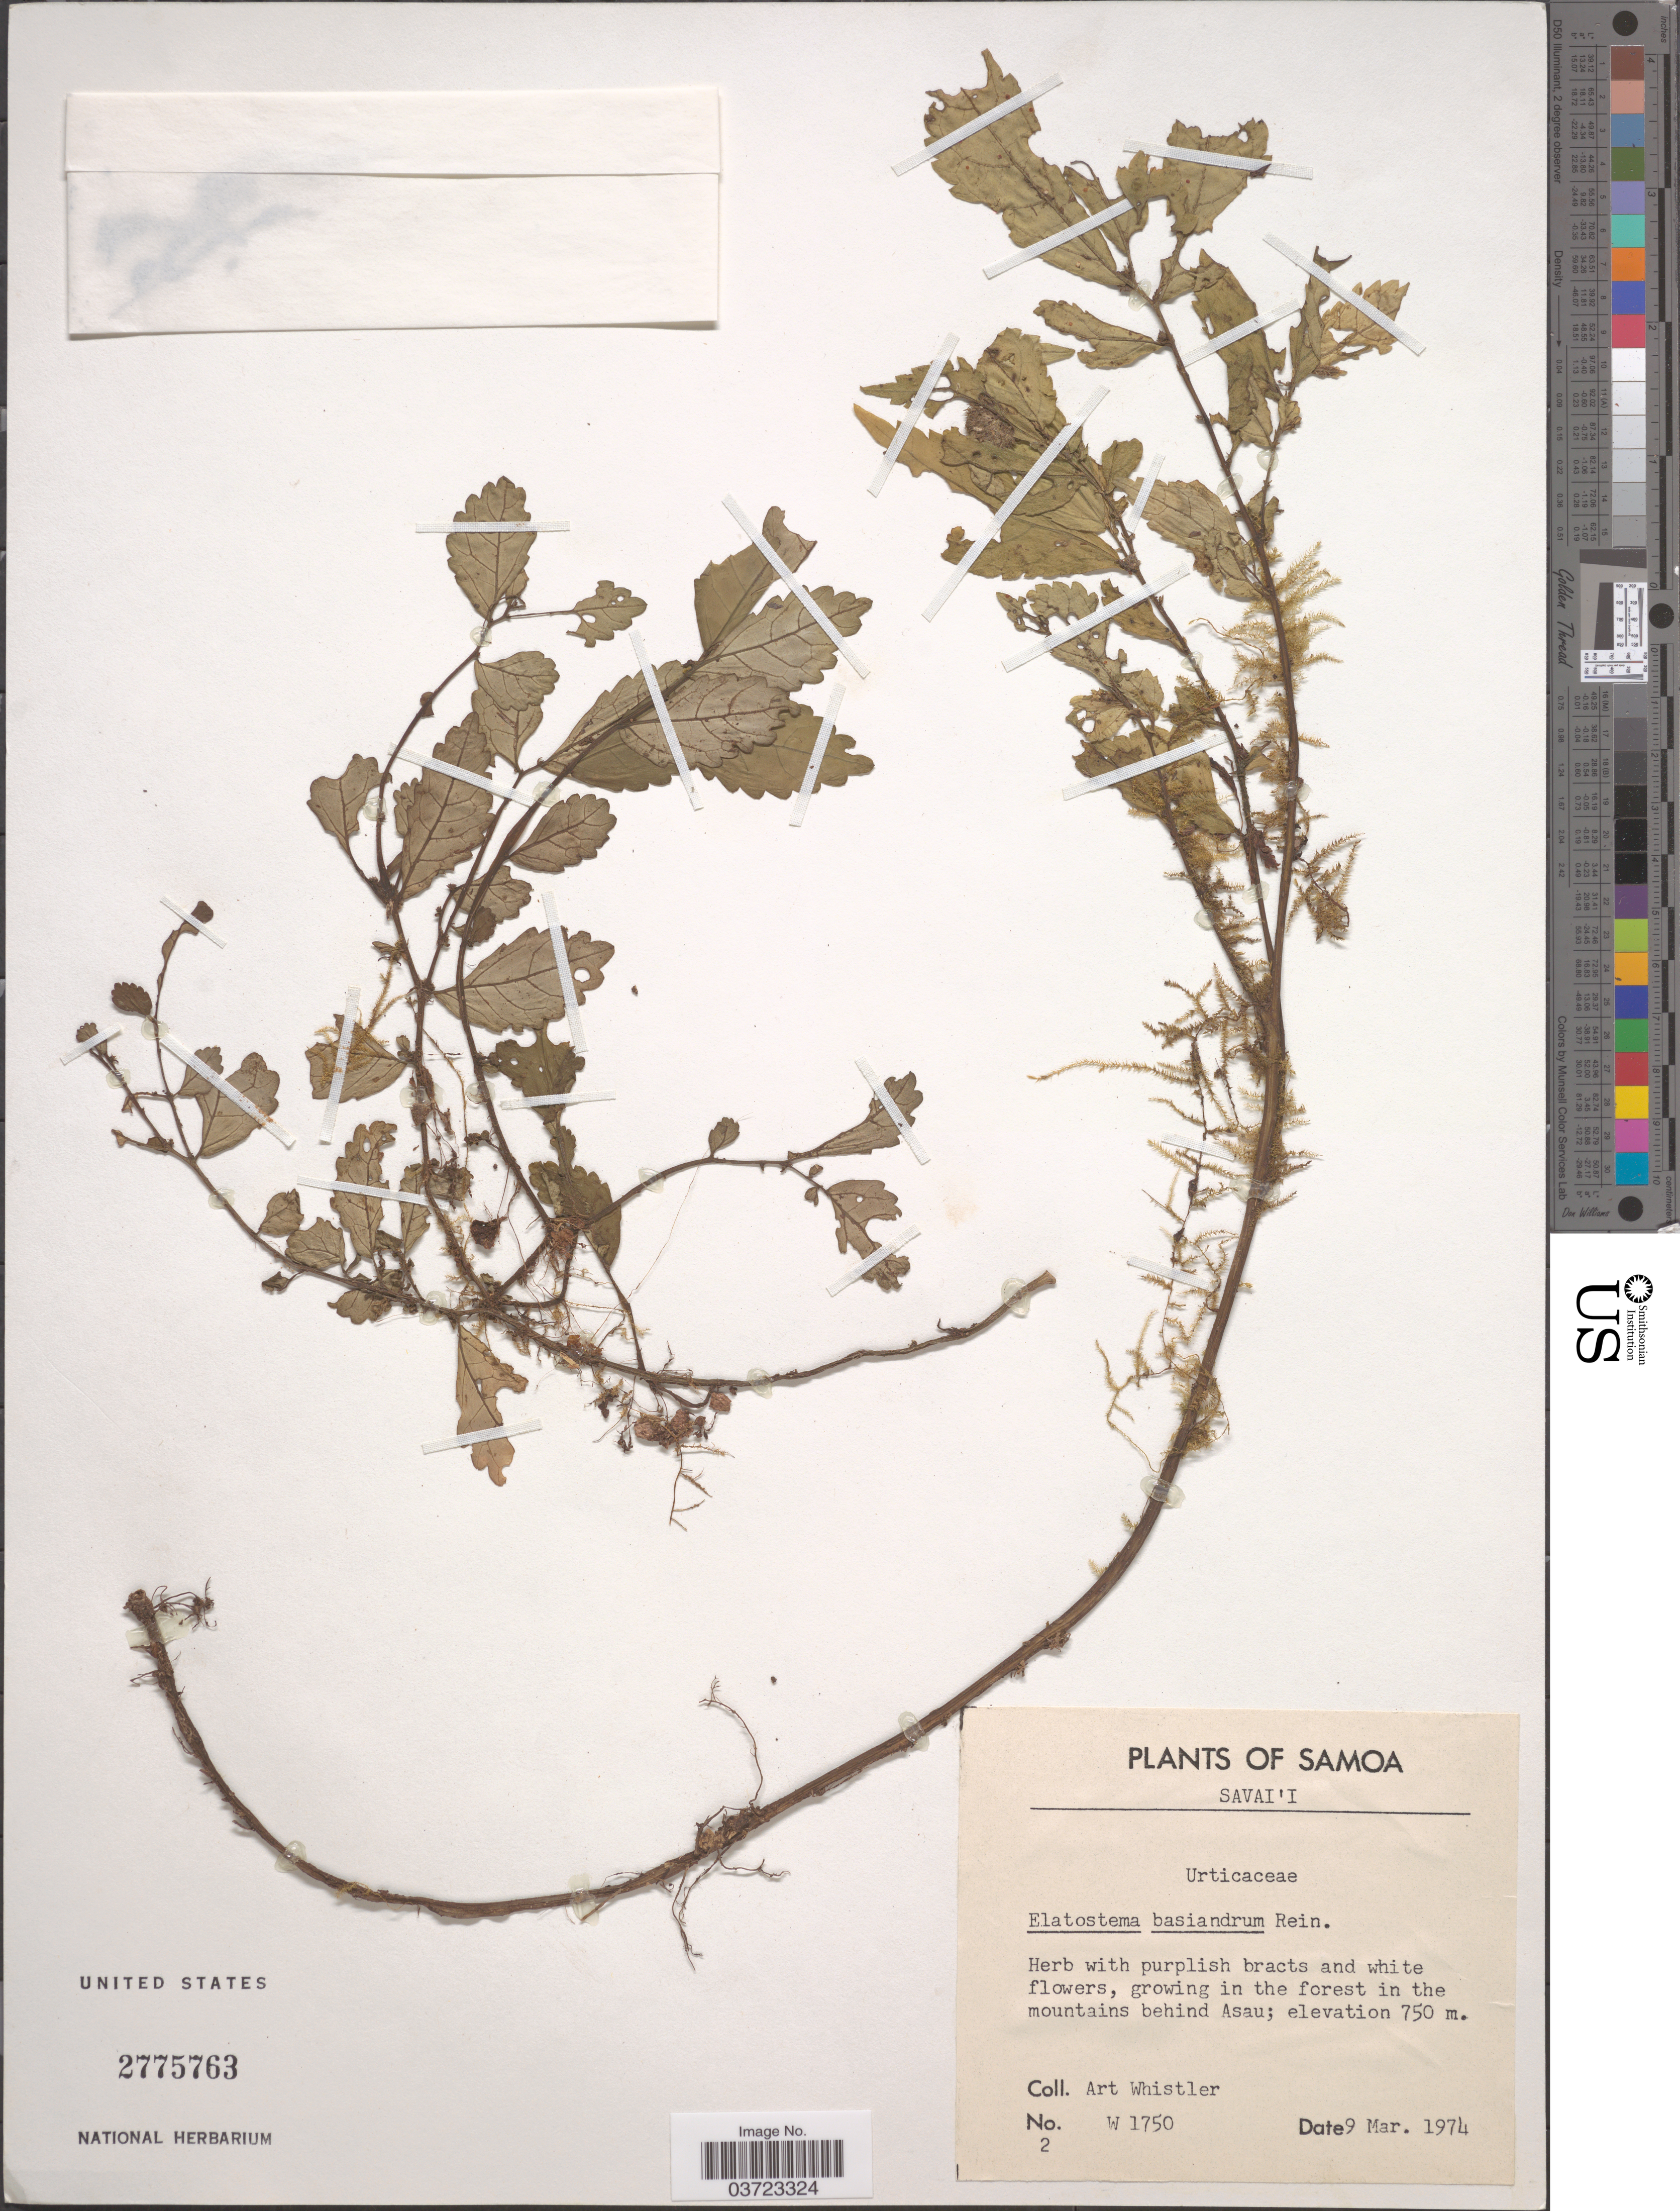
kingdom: Plantae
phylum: Tracheophyta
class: Magnoliopsida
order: Rosales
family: Urticaceae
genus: Elatostema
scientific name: Elatostema basiandrum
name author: Reinecke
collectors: A. Whistler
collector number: W1750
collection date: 1974-03-09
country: Samoa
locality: Savai'i. In the forest in the mountains behind Asau.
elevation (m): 750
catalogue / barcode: US 2775763